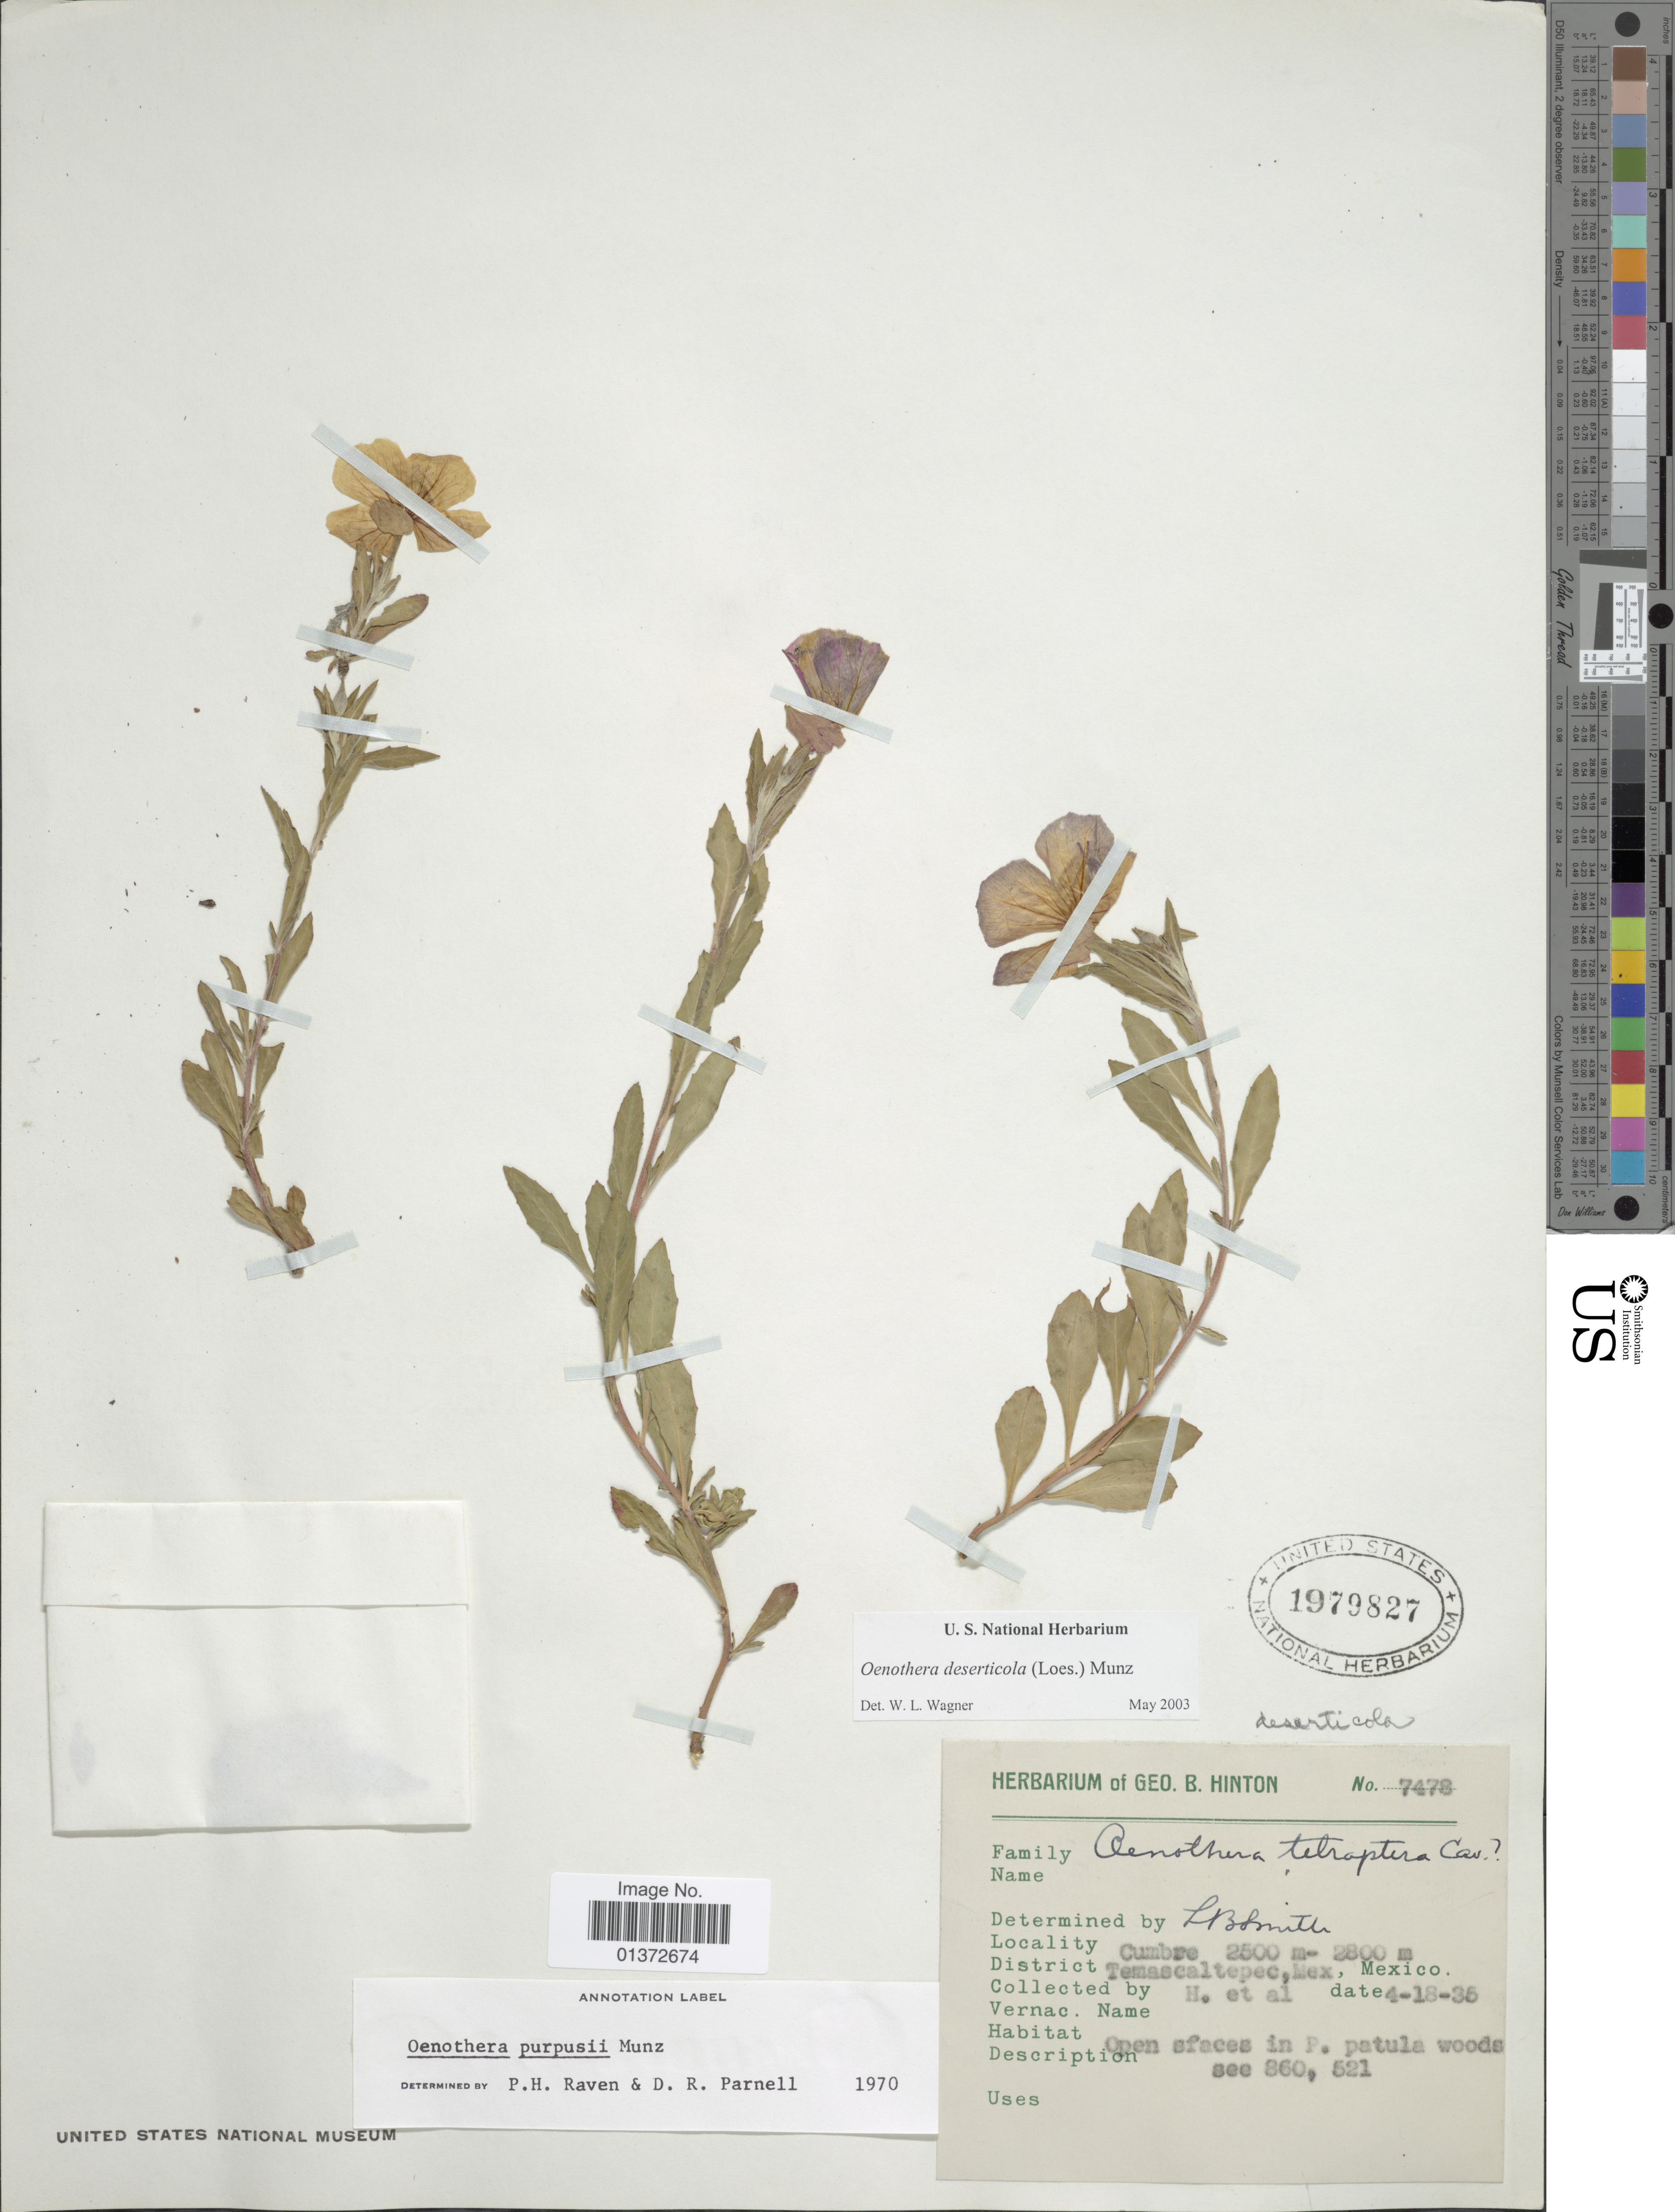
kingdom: Plantae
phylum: Tracheophyta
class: Magnoliopsida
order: Myrtales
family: Onagraceae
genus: Oenothera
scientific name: Oenothera deserticola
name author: (Loes.) Munz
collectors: G. B. Hinton & et al.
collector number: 7478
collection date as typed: Transcribed d/m/y: 18/4/35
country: Mexico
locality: Cumbre, District Temascaltepec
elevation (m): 2500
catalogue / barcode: US 1979827